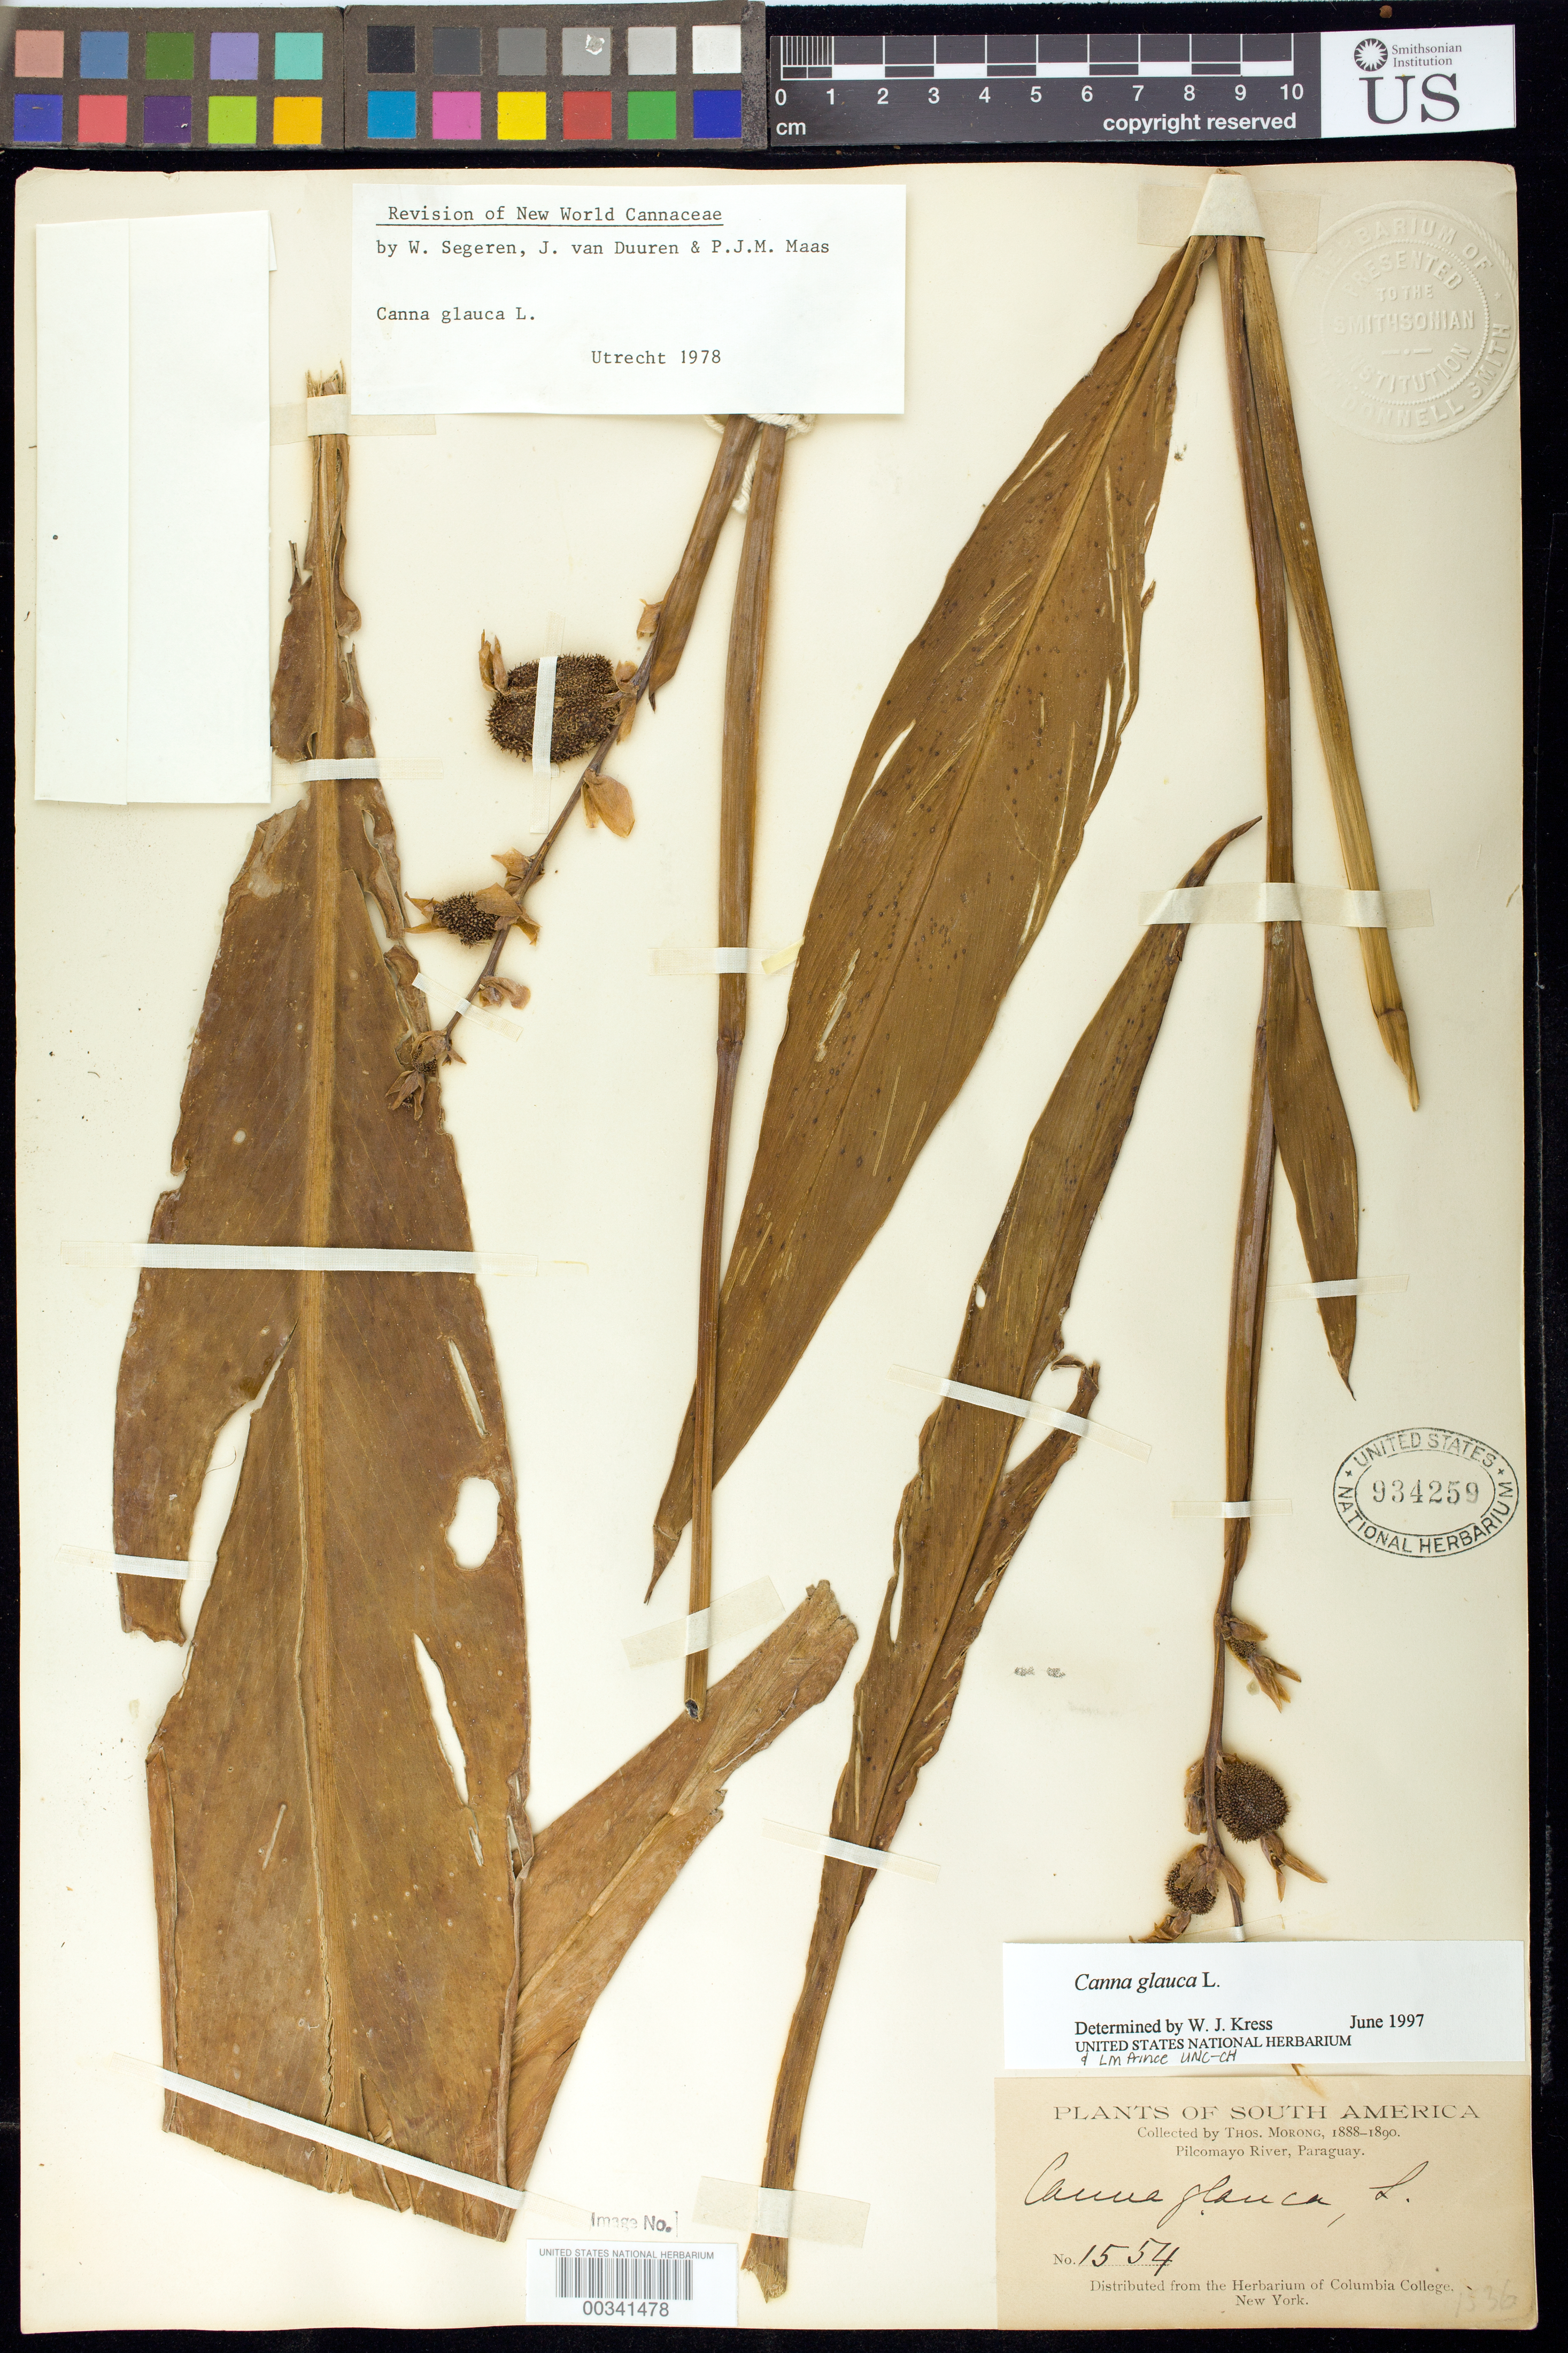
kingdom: Plantae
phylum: Tracheophyta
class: Liliopsida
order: Zingiberales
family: Cannaceae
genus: Canna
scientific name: Canna glauca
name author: L.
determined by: Segeren, W.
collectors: T. Morong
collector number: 1554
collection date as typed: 1888 to -- -- 1890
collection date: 1888/1890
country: Paraguay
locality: Pilcomayo river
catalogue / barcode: US 934259